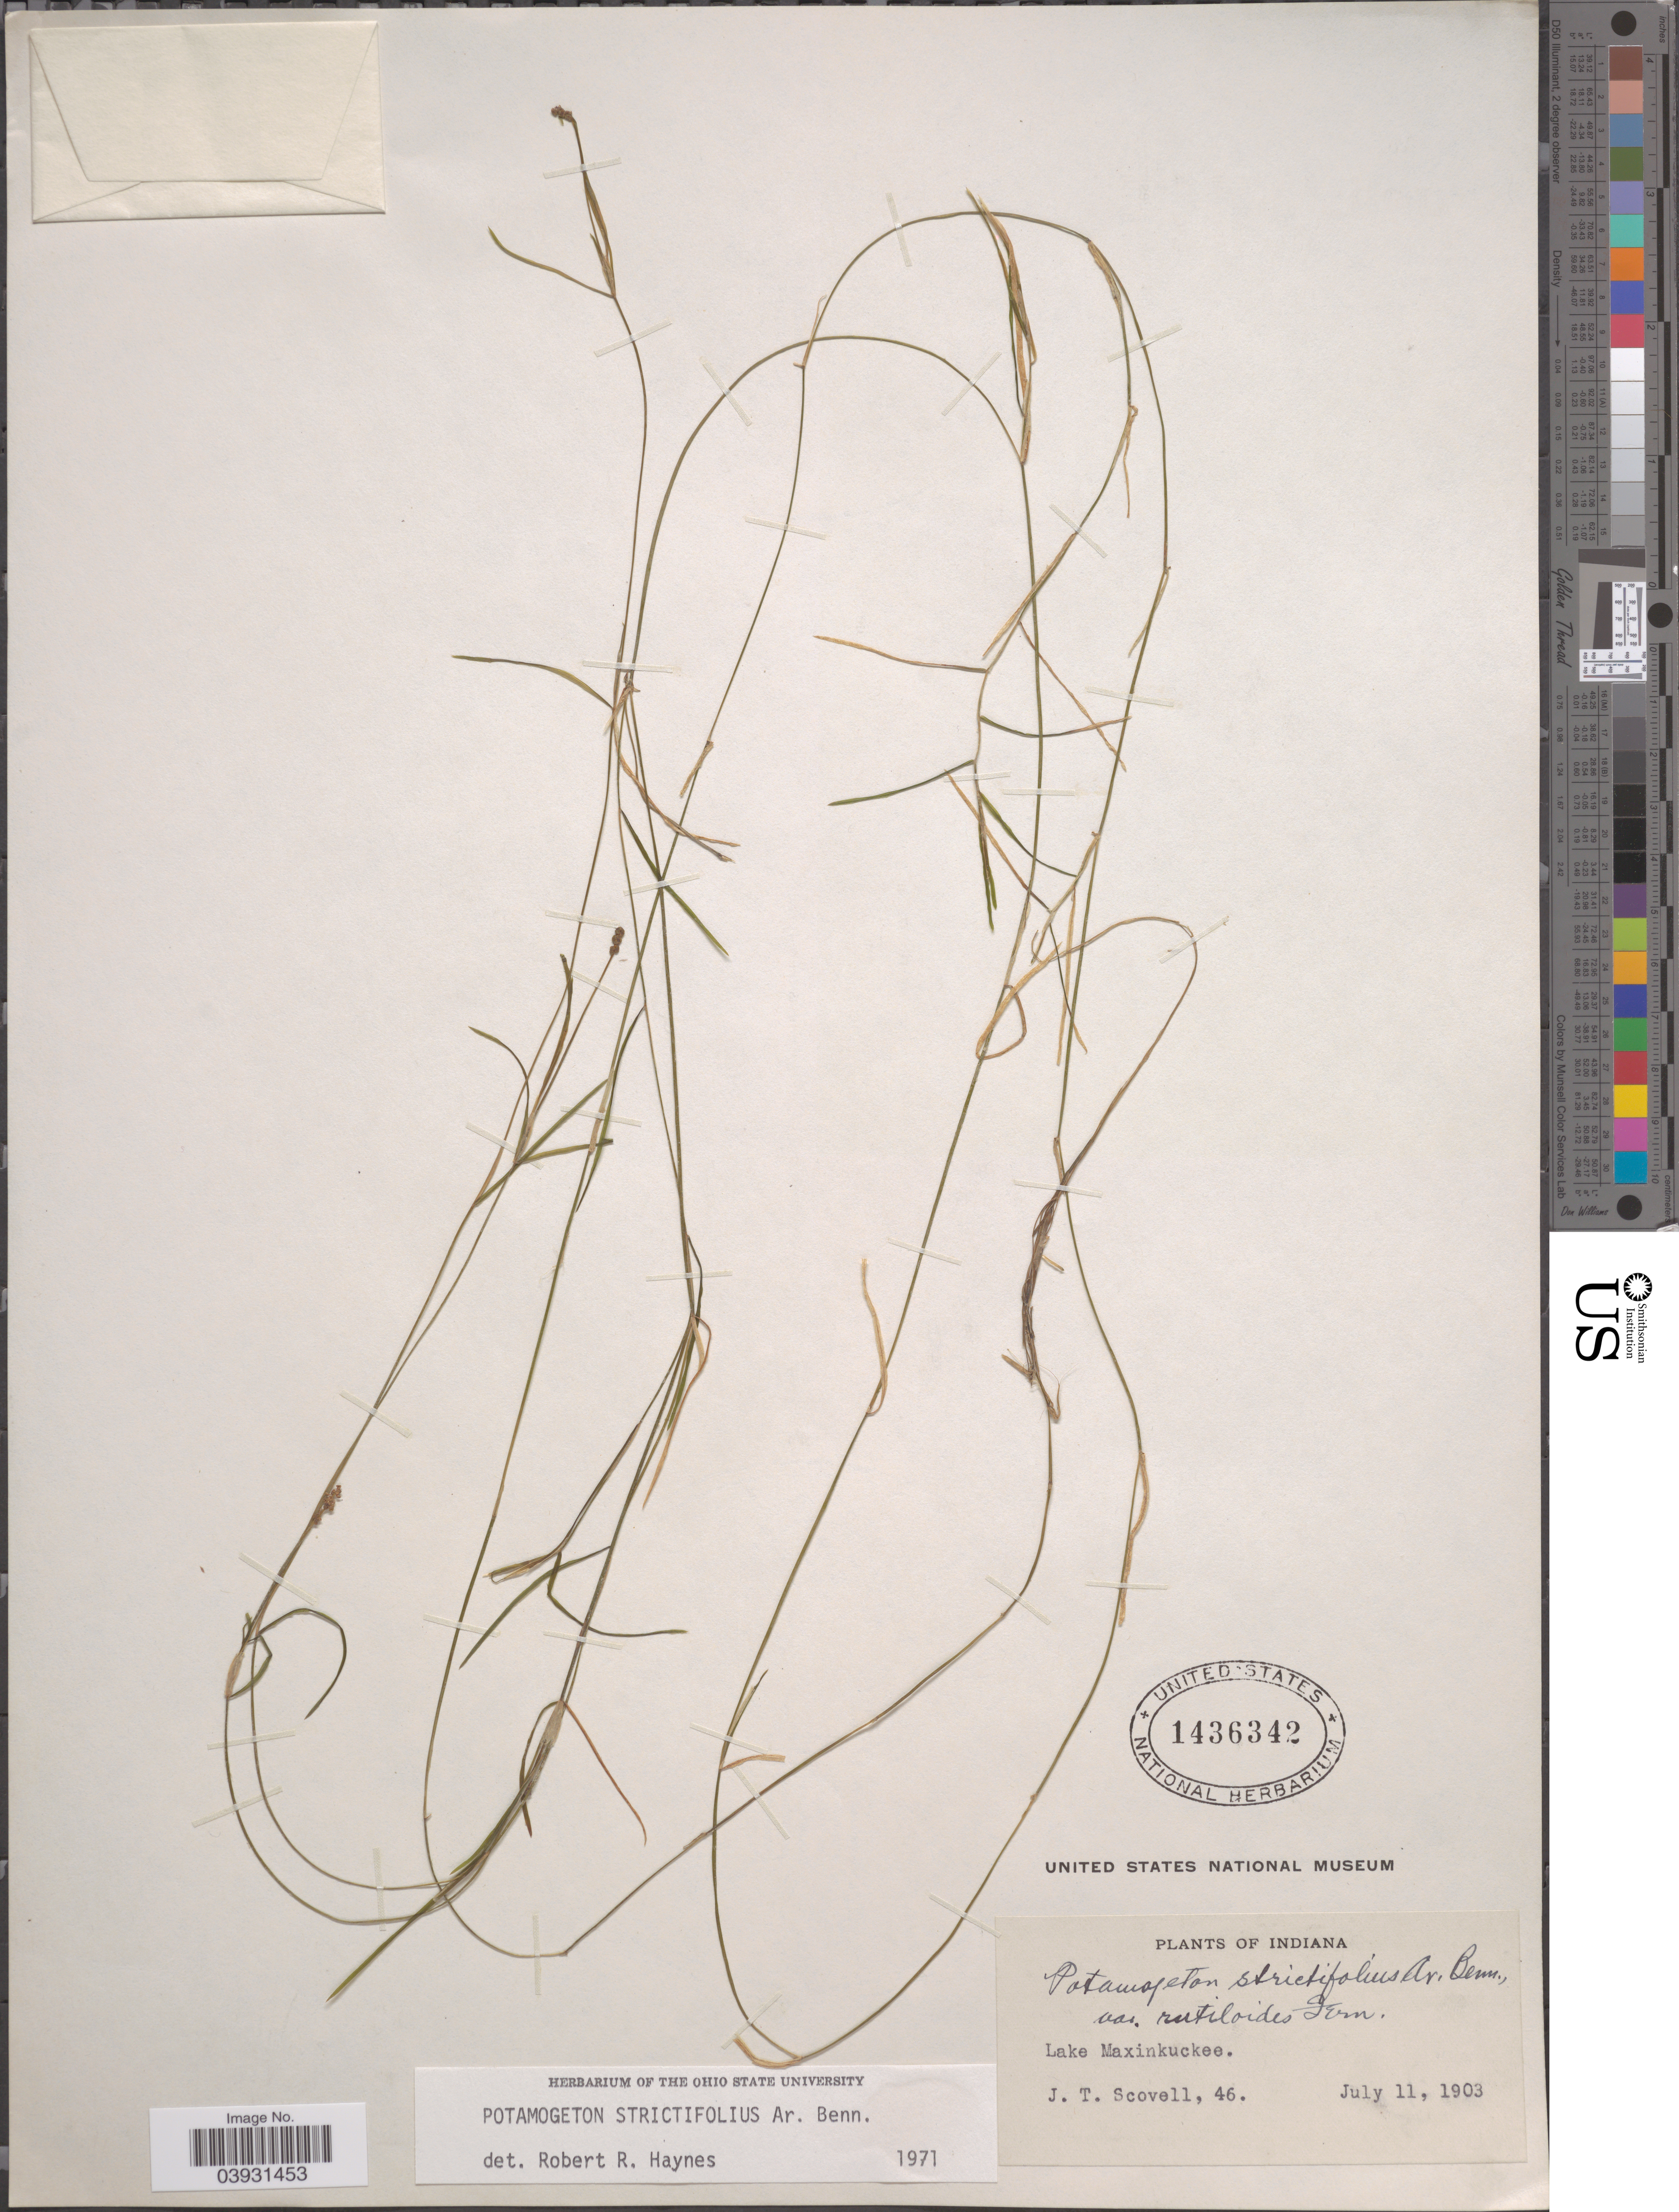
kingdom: Plantae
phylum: Tracheophyta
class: Liliopsida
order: Alismatales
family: Potamogetonaceae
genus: Potamogeton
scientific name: Potamogeton strictifolius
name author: A. Benn.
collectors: J. T. Scovell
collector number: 46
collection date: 1903-07-11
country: United States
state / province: Indiana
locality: Lake Maxinkuckee.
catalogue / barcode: US 1436342